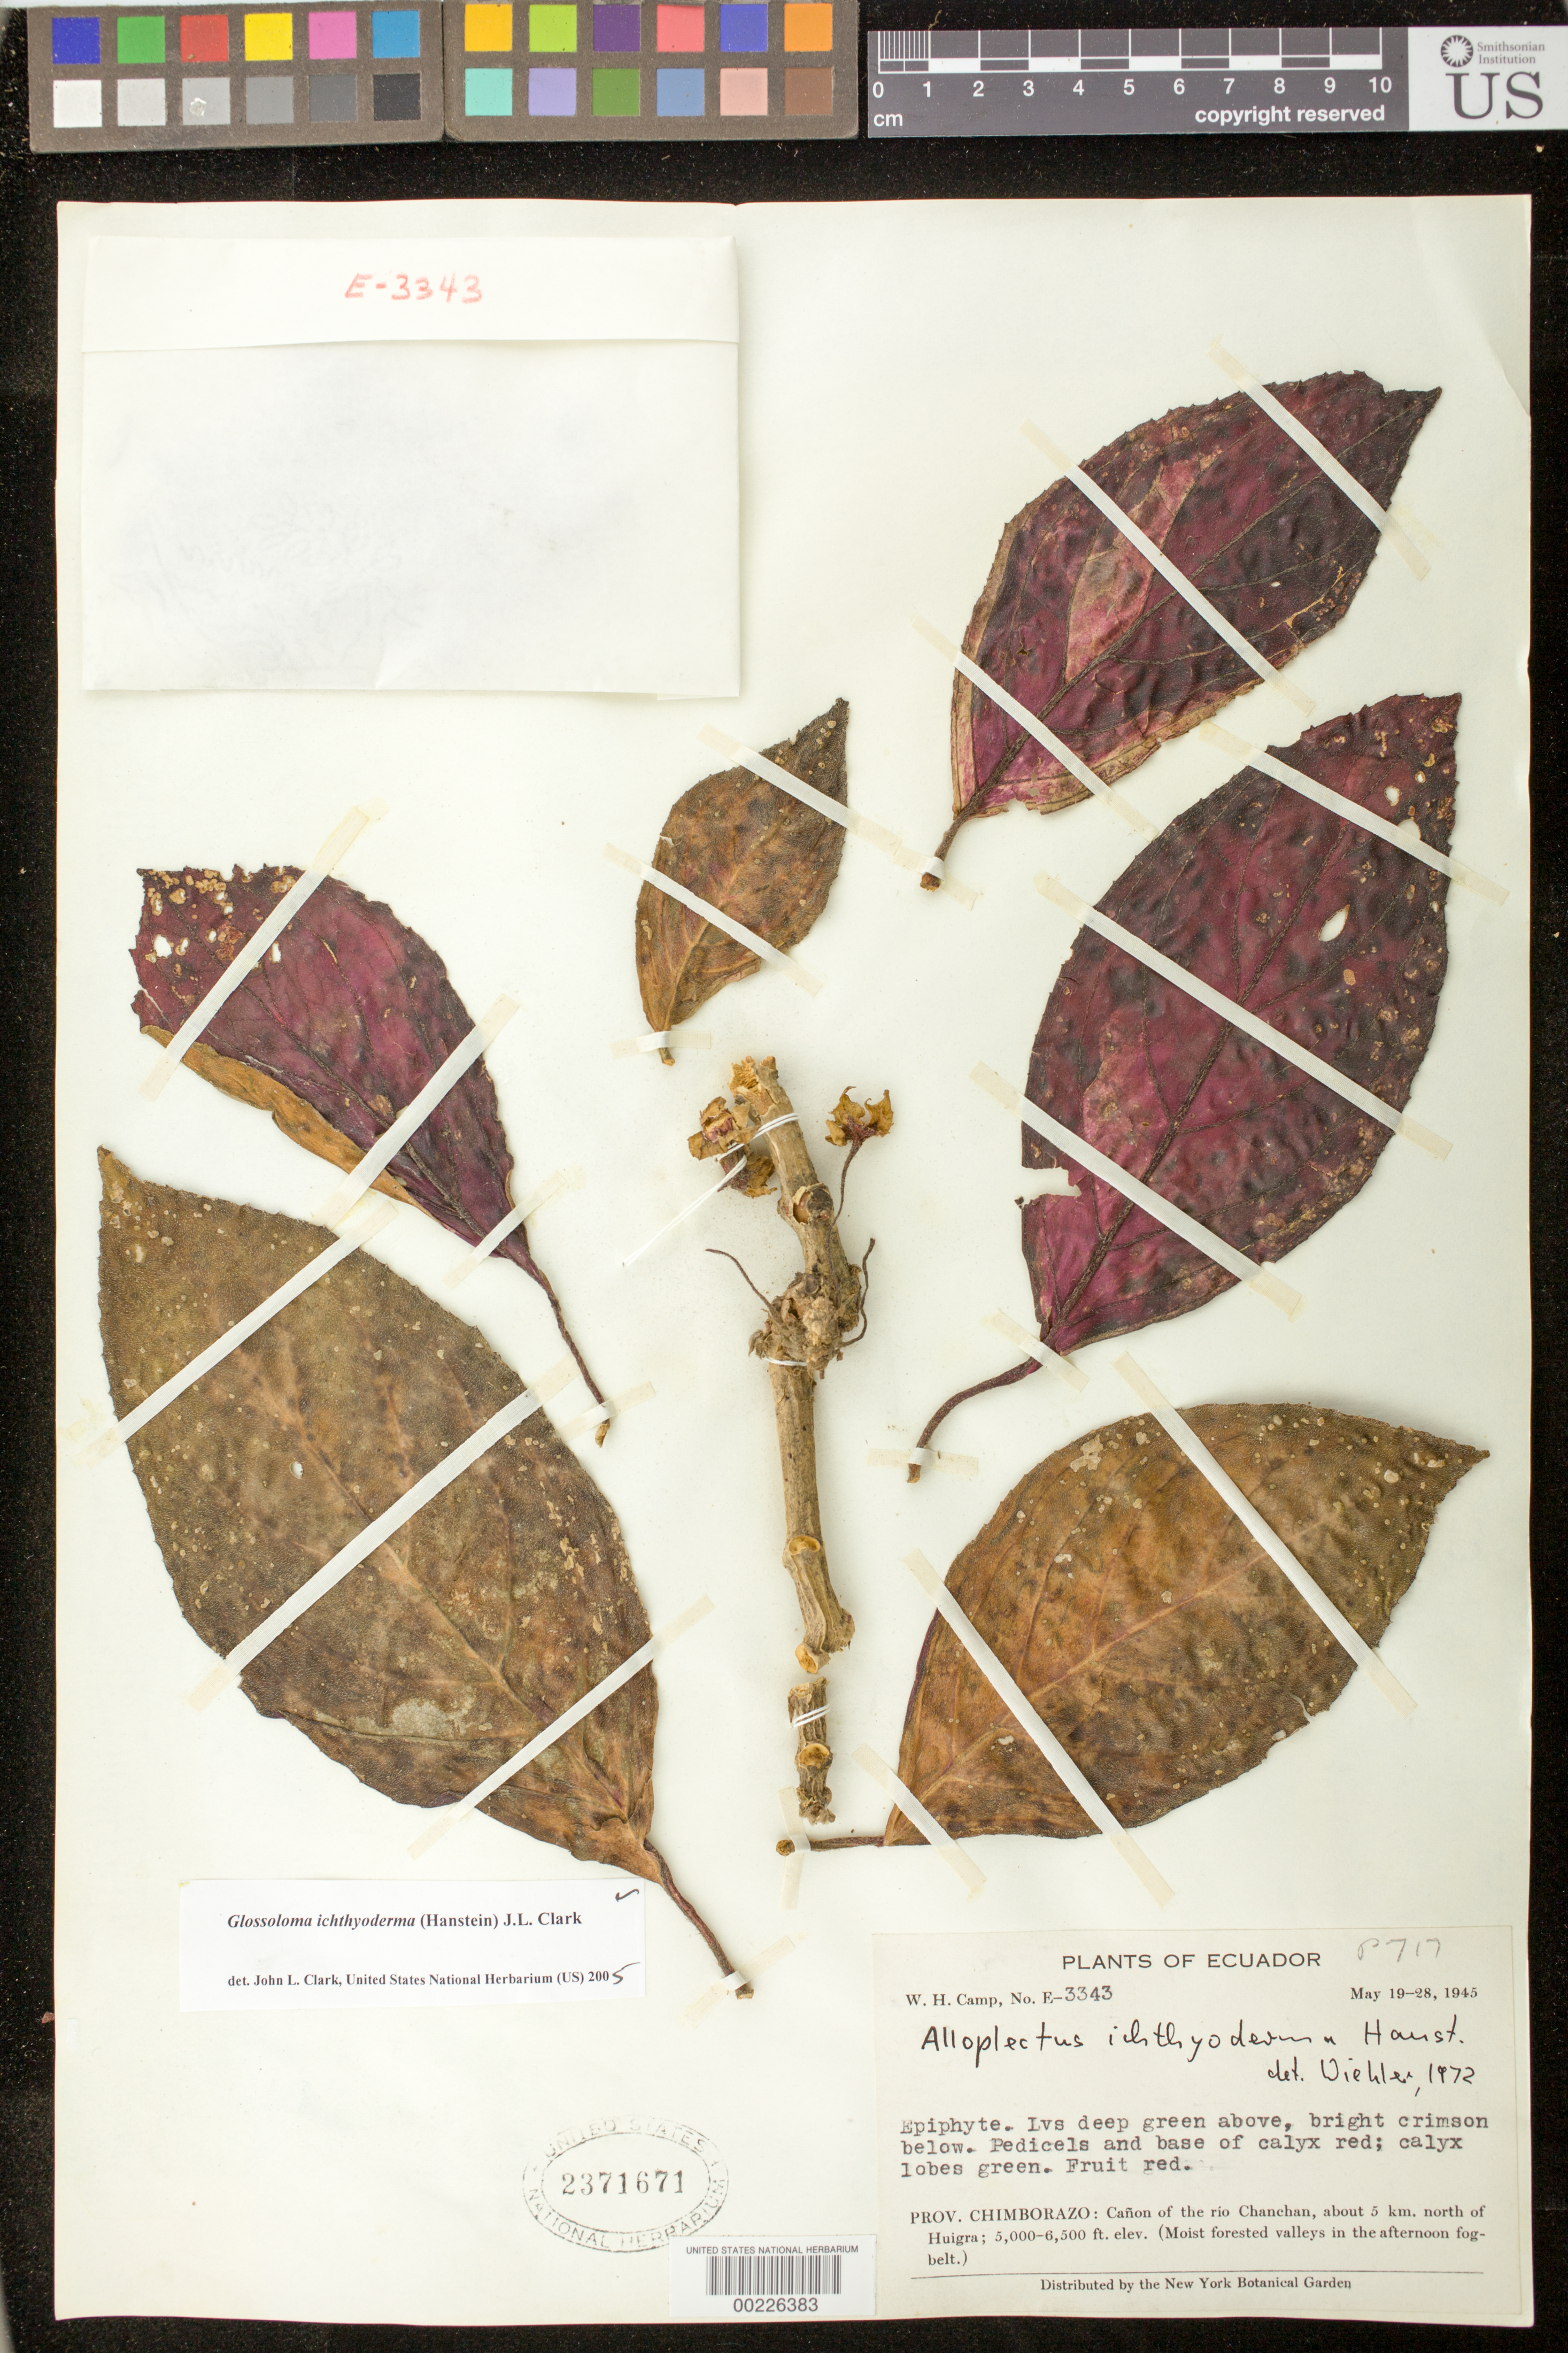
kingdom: Plantae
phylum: Tracheophyta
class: Magnoliopsida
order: Lamiales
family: Gesneriaceae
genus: Glossoloma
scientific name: Glossoloma ichthyoderma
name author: (Hanst.) J.L. Clark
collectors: W. H. Camp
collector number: E- 3343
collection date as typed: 19-28 May 1945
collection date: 1945-05-19/1945-05-28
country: Ecuador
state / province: Chimborazo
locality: Canon of the Rio Chanchan, about 5 km N of Huigra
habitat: Moist forested valleys in the afternoon fogbelt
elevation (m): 1524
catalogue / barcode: US 2371671